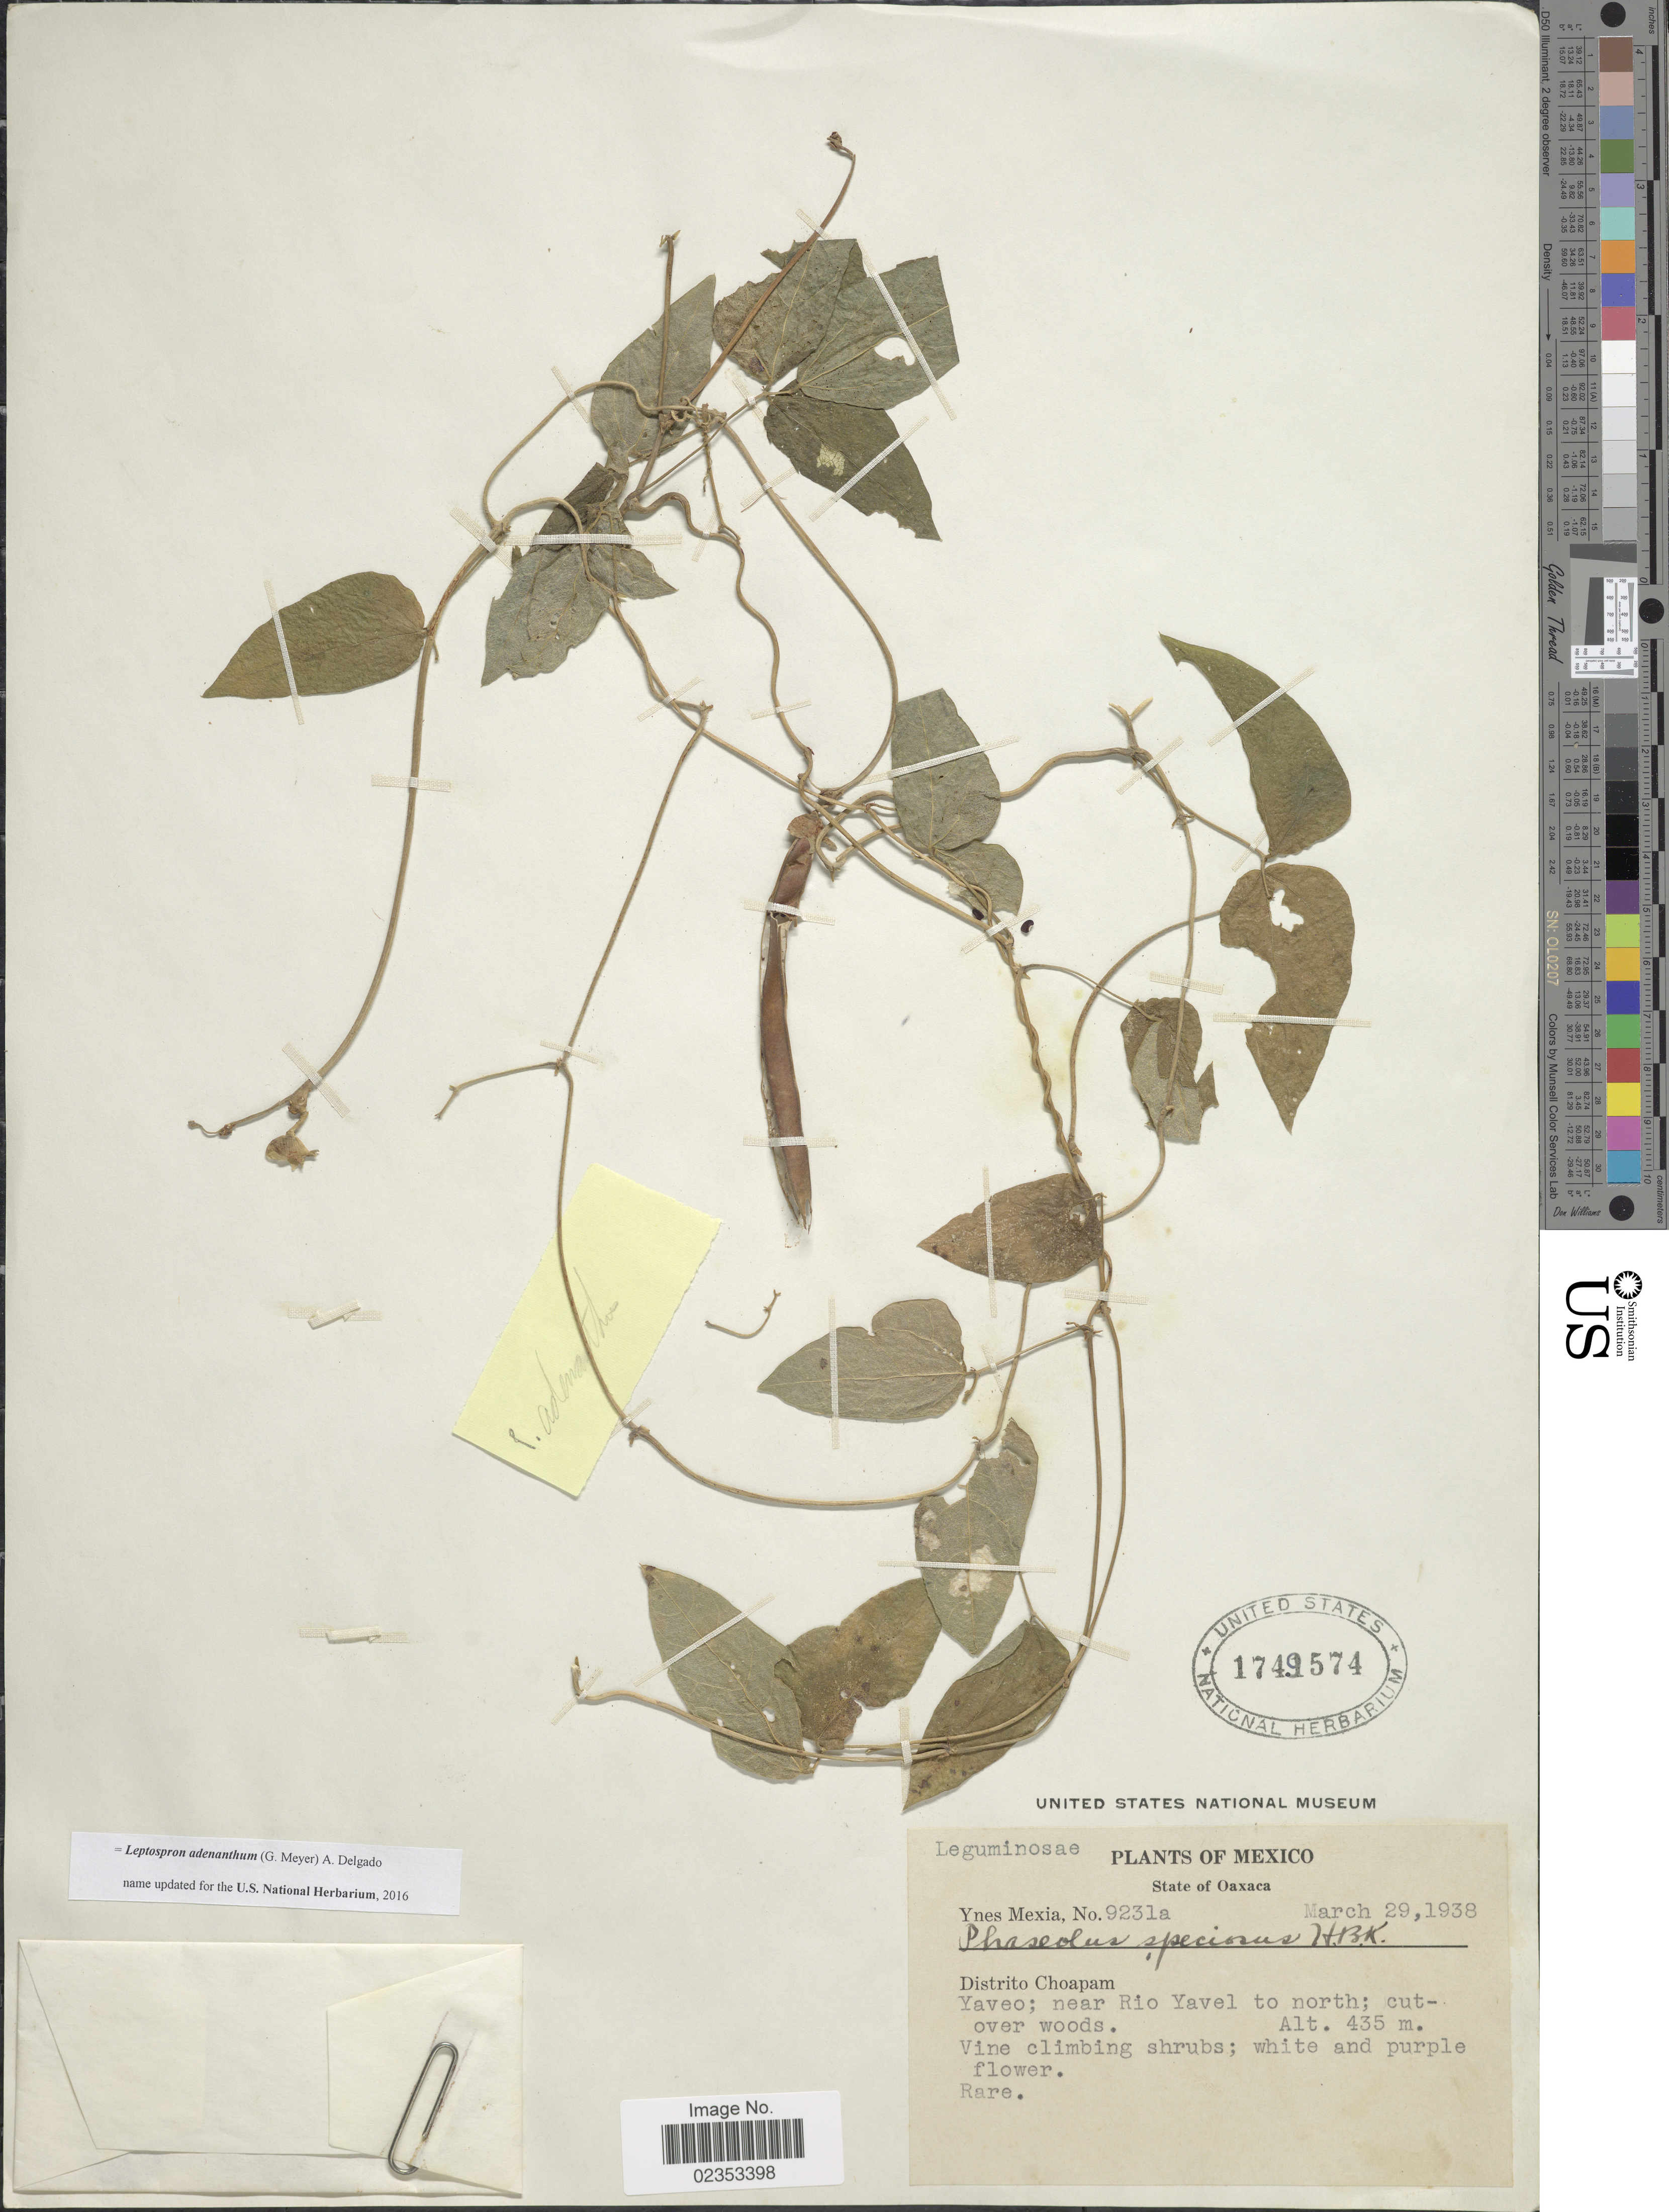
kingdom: Plantae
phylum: Tracheophyta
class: Magnoliopsida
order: Fabales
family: Fabaceae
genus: Leptospron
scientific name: Leptospron adenanthum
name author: (G. Mey.) A. Delgado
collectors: Y. Mexia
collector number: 9231a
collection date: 1938-03-29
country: Mexico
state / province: Oaxaca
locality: Distrito Choapam, Yaveo; near Rio Yavel to north; cut over woods.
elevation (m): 435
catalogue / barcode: US 1741574